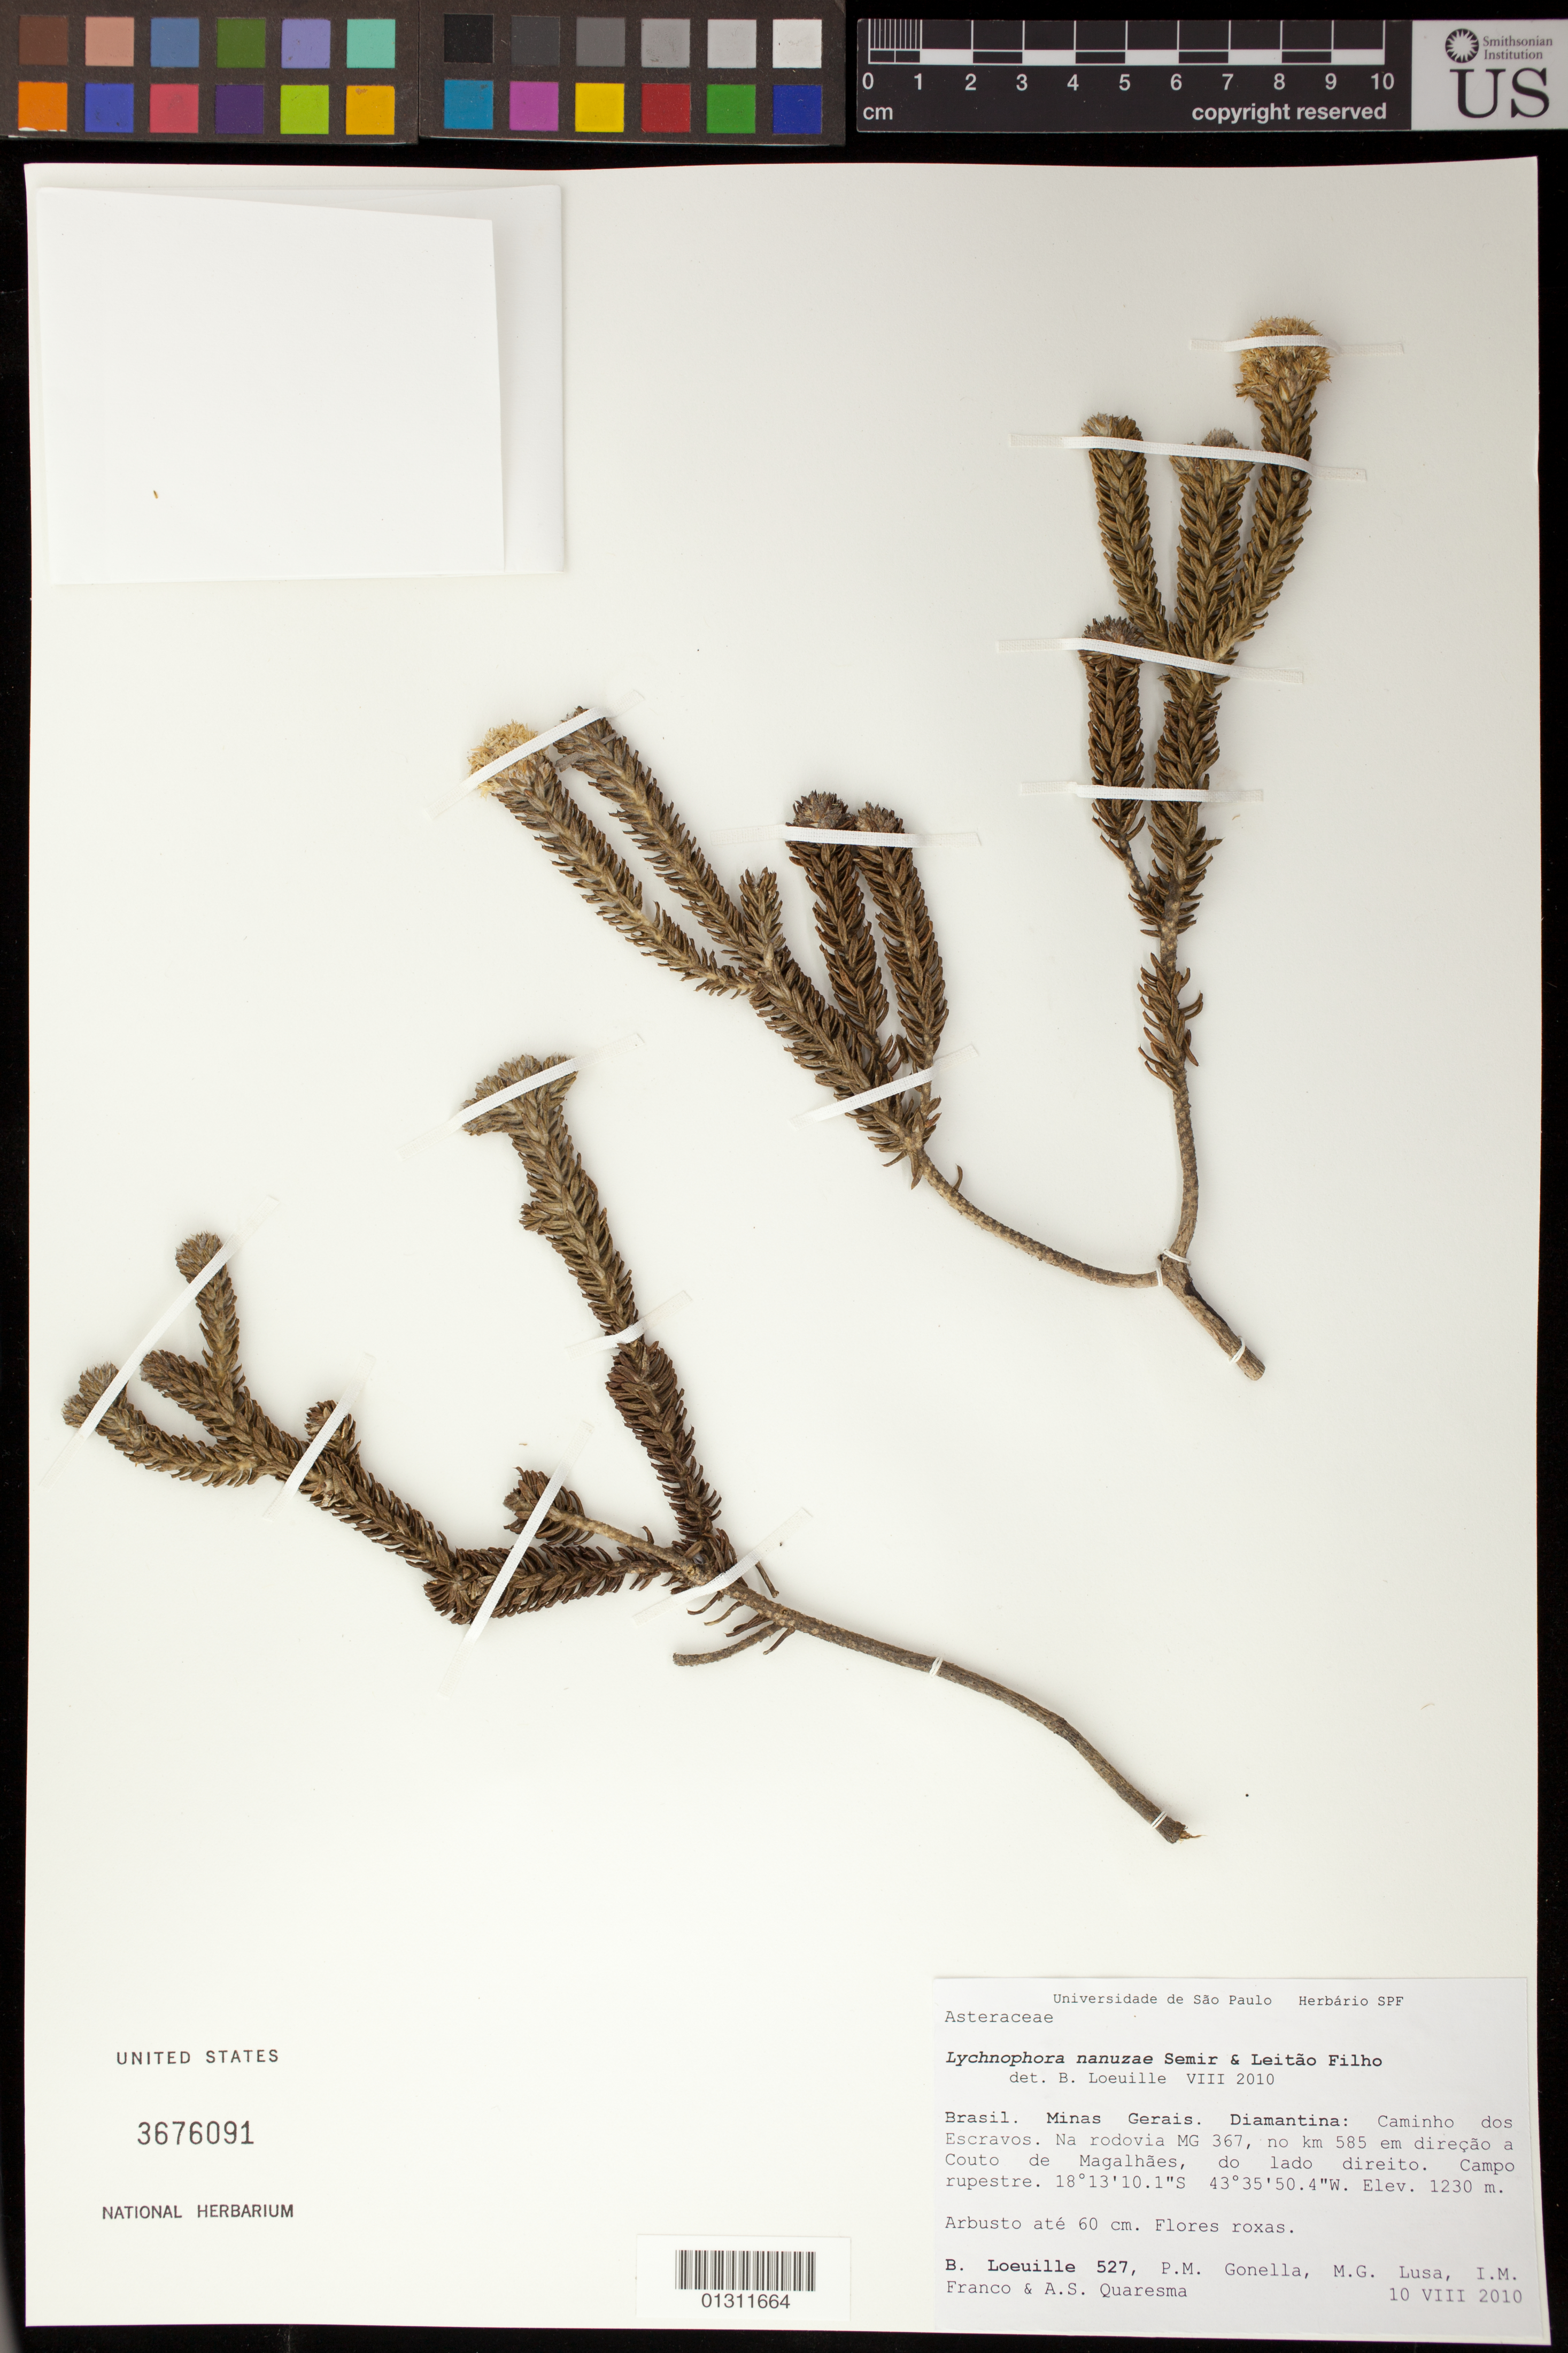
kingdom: Plantae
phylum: Tracheophyta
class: Magnoliopsida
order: Asterales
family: Asteraceae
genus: Lychnophora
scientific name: Lychnophora nanuzae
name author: Semir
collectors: B. Loeuille, P. Gonella, M. Lusa, I. Franco & A. Quaresma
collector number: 527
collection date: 2010-08-10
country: Brazil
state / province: Minas Gerais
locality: Diamantina: Caminho dos Escravos. Na rodovia MG 367, no km 585 em direcao a Couto de Magalhaes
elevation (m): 1230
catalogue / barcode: US 3676091